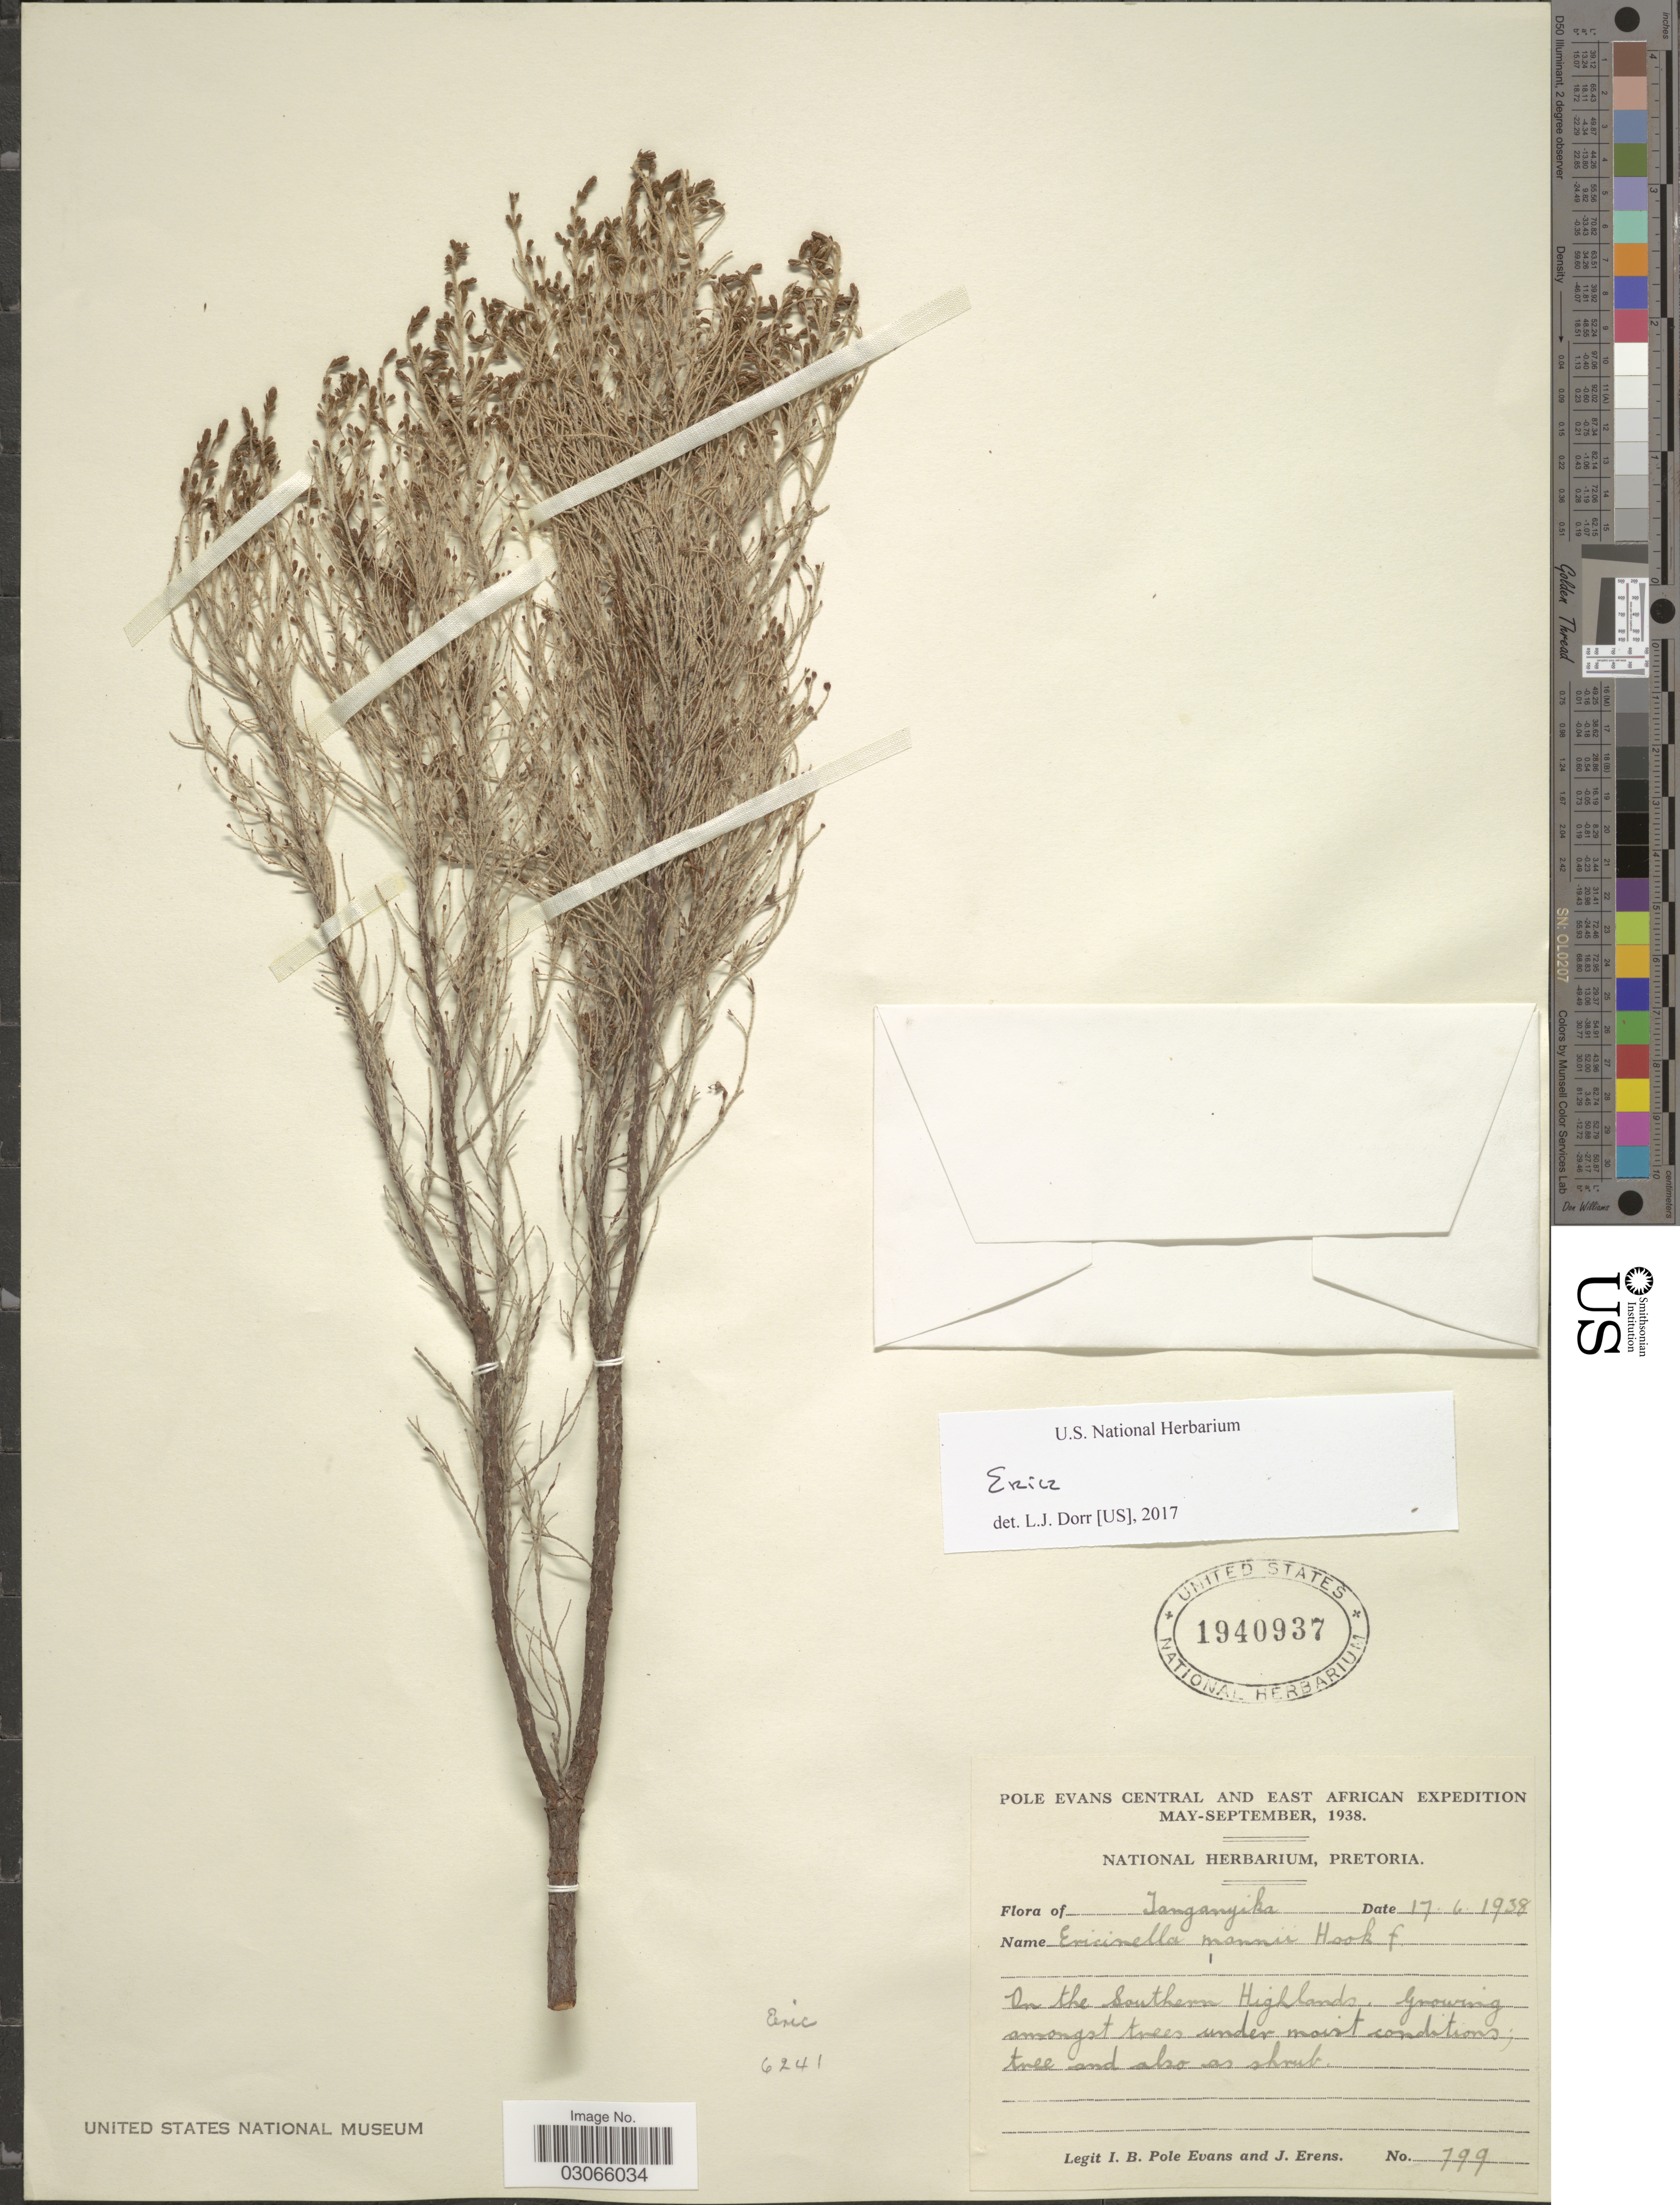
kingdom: Plantae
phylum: Tracheophyta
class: Magnoliopsida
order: Ericales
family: Ericaceae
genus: Erica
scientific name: Erica sp.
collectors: I. B. Pole-Evans & J. Erens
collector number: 799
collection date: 1938-06-17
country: Tanzania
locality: Tangayika, On the Southern Highlands.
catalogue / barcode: US 1940937